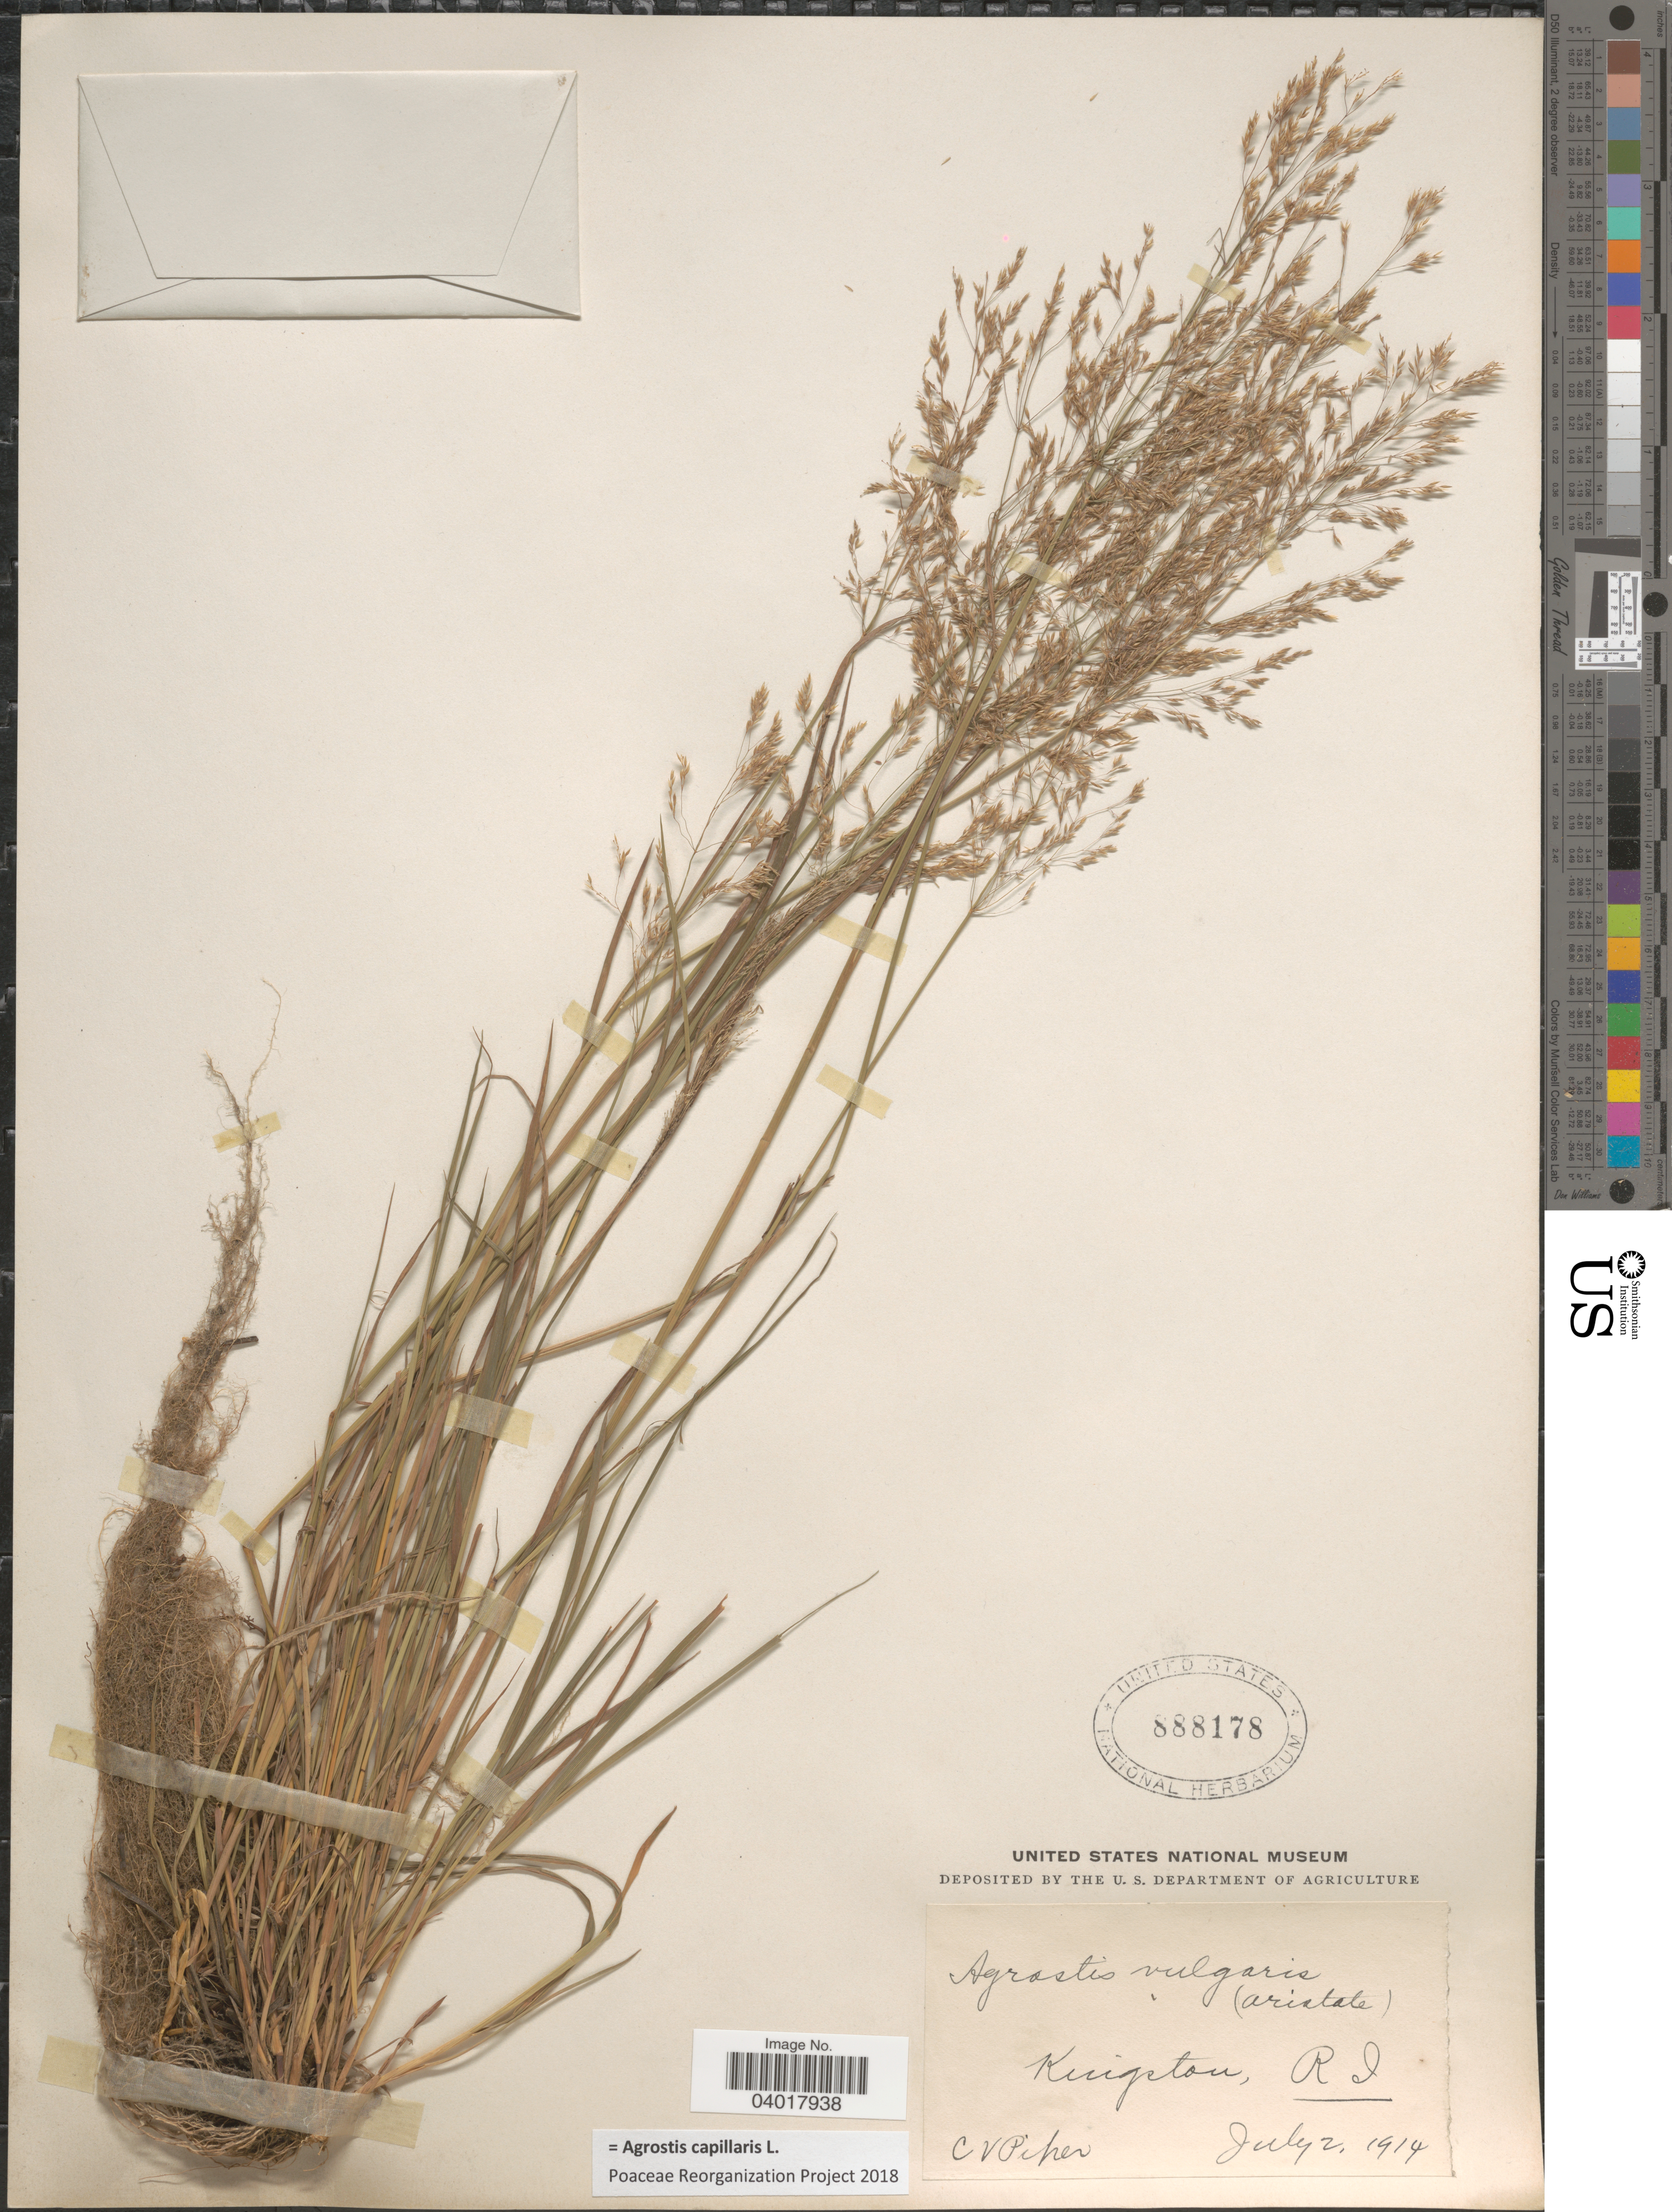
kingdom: Plantae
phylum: Tracheophyta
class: Liliopsida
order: Poales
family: Poaceae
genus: Agrostis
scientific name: Agrostis capillaris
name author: L.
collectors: C. V. Piper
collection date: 1914-07-02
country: United States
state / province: Rhode Island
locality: Kingston.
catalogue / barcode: US 888178